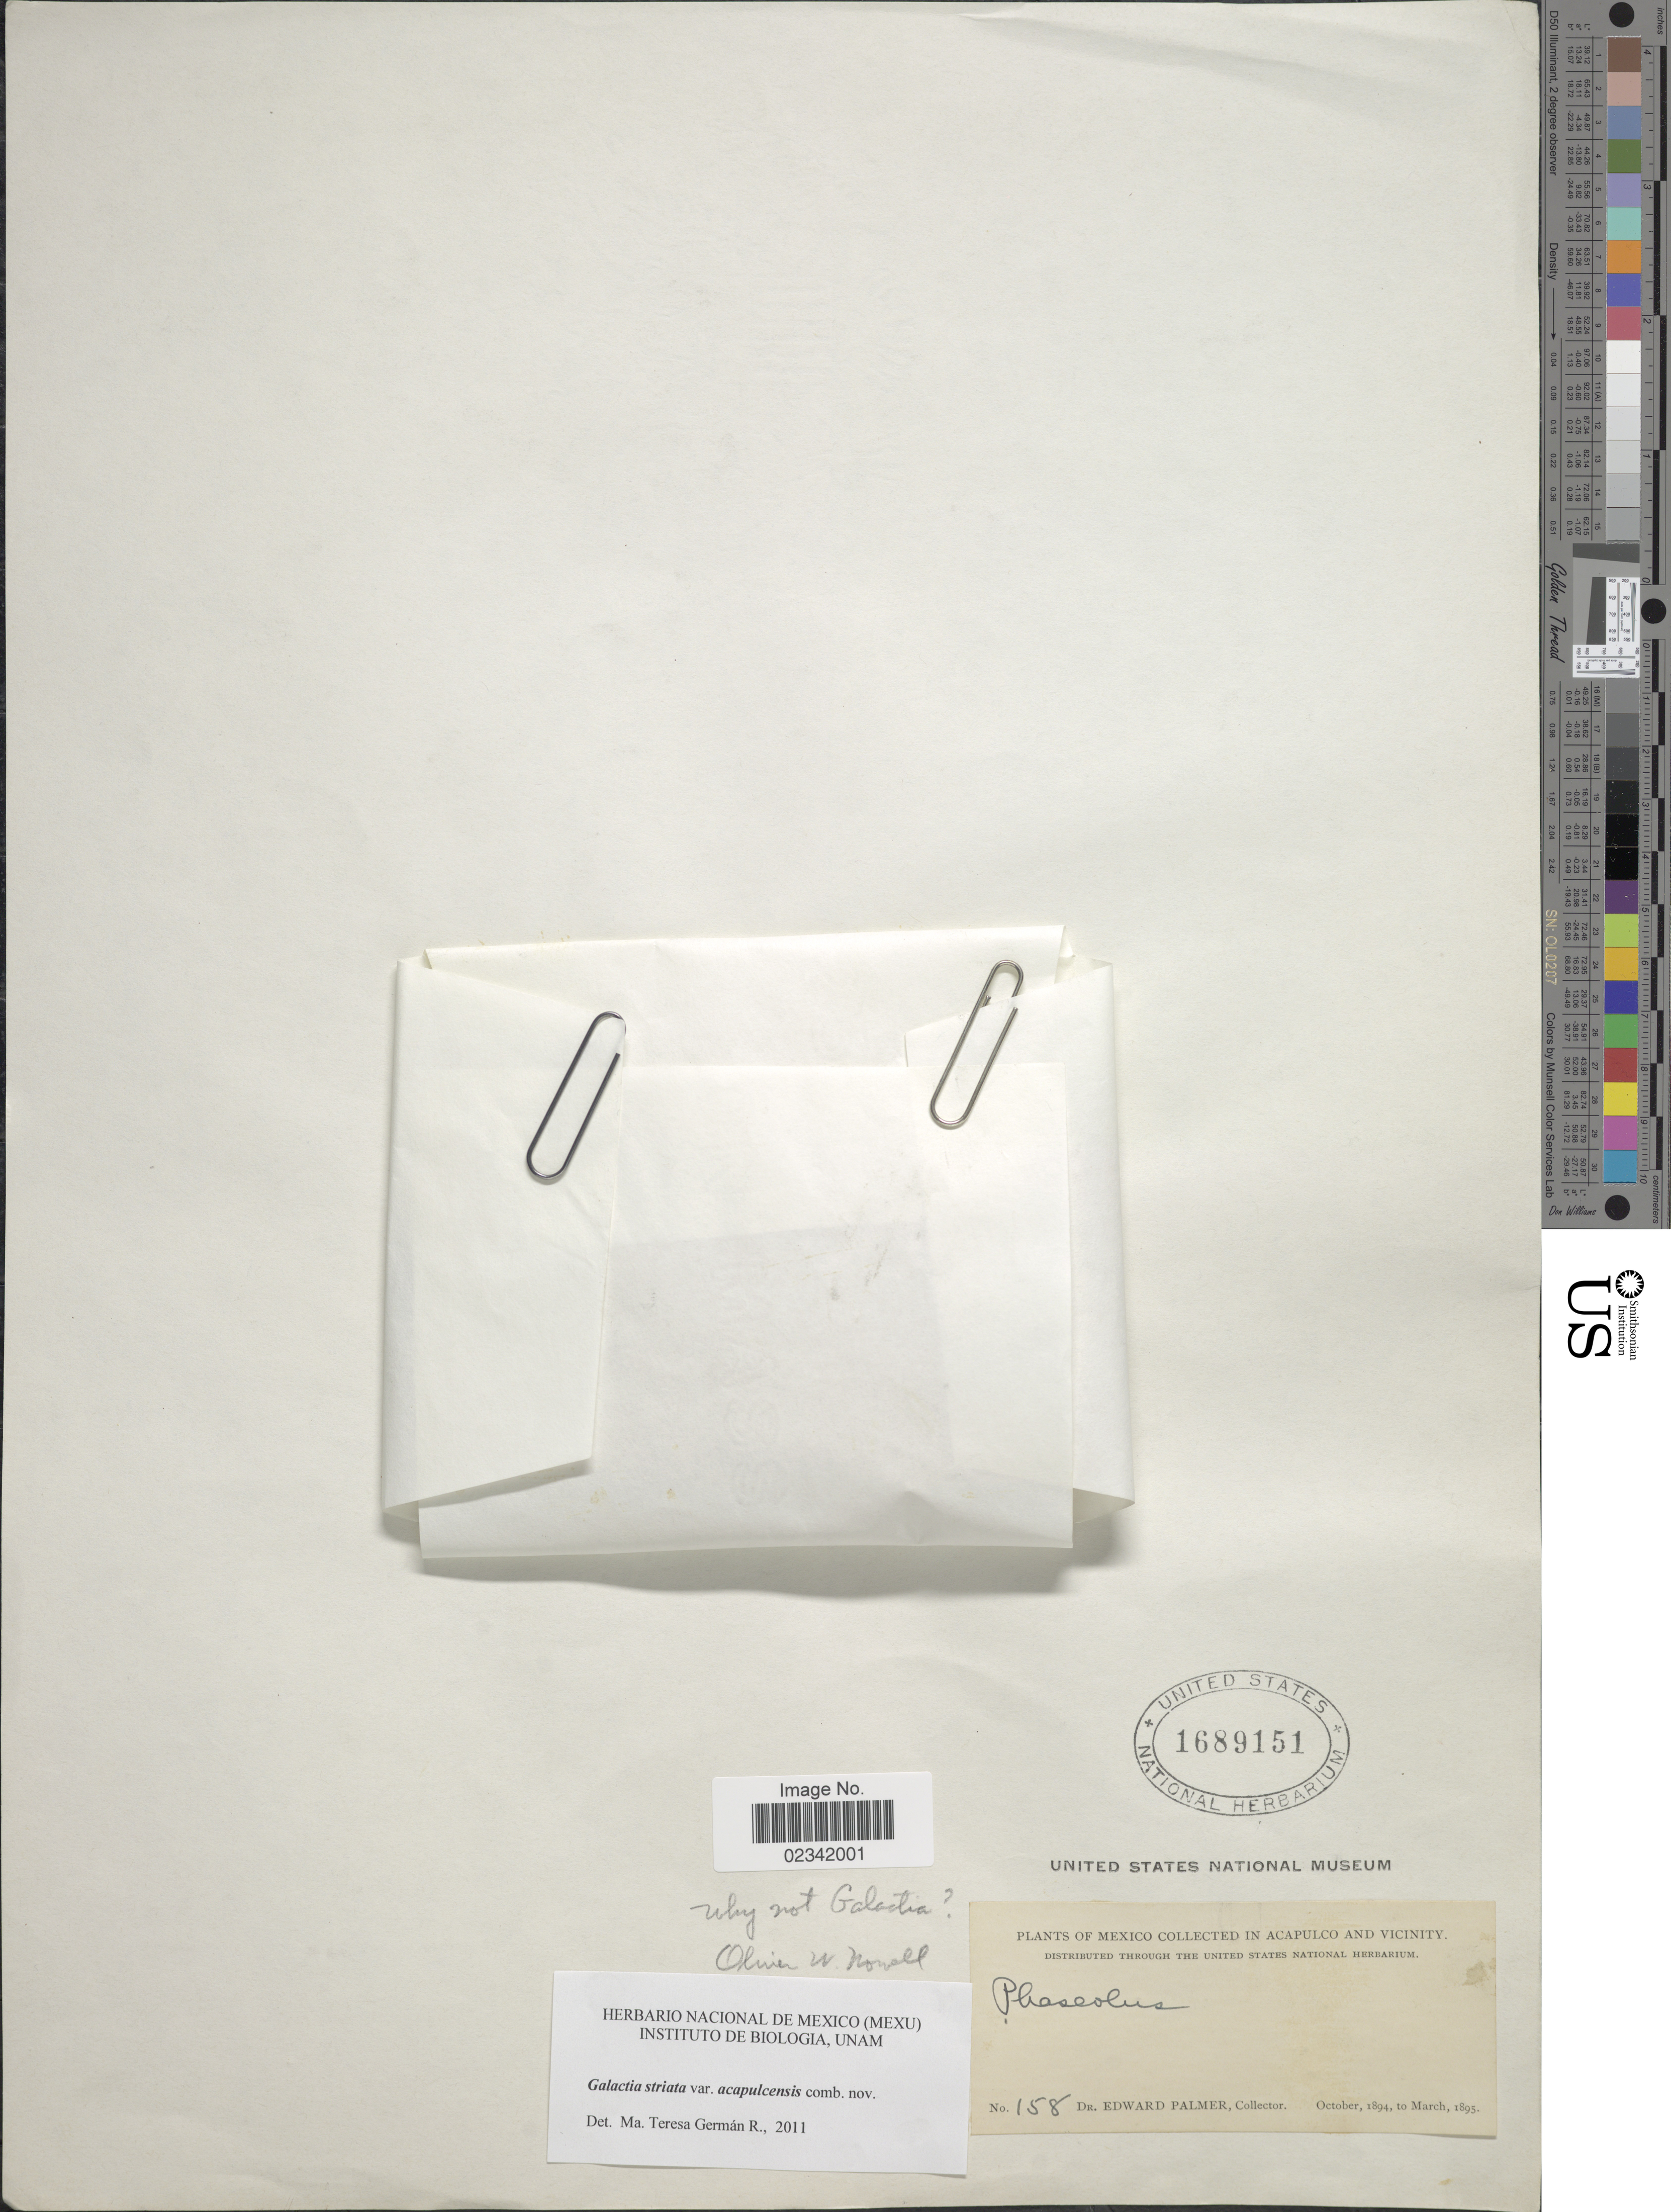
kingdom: Plantae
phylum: Tracheophyta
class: Magnoliopsida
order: Fabales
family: Fabaceae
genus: Galactia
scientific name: Galactia acapulcensis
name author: Rose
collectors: E. Palmer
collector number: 158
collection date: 1894-10/1895-03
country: Mexico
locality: In Acapulco and Vicinity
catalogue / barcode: US 1689151